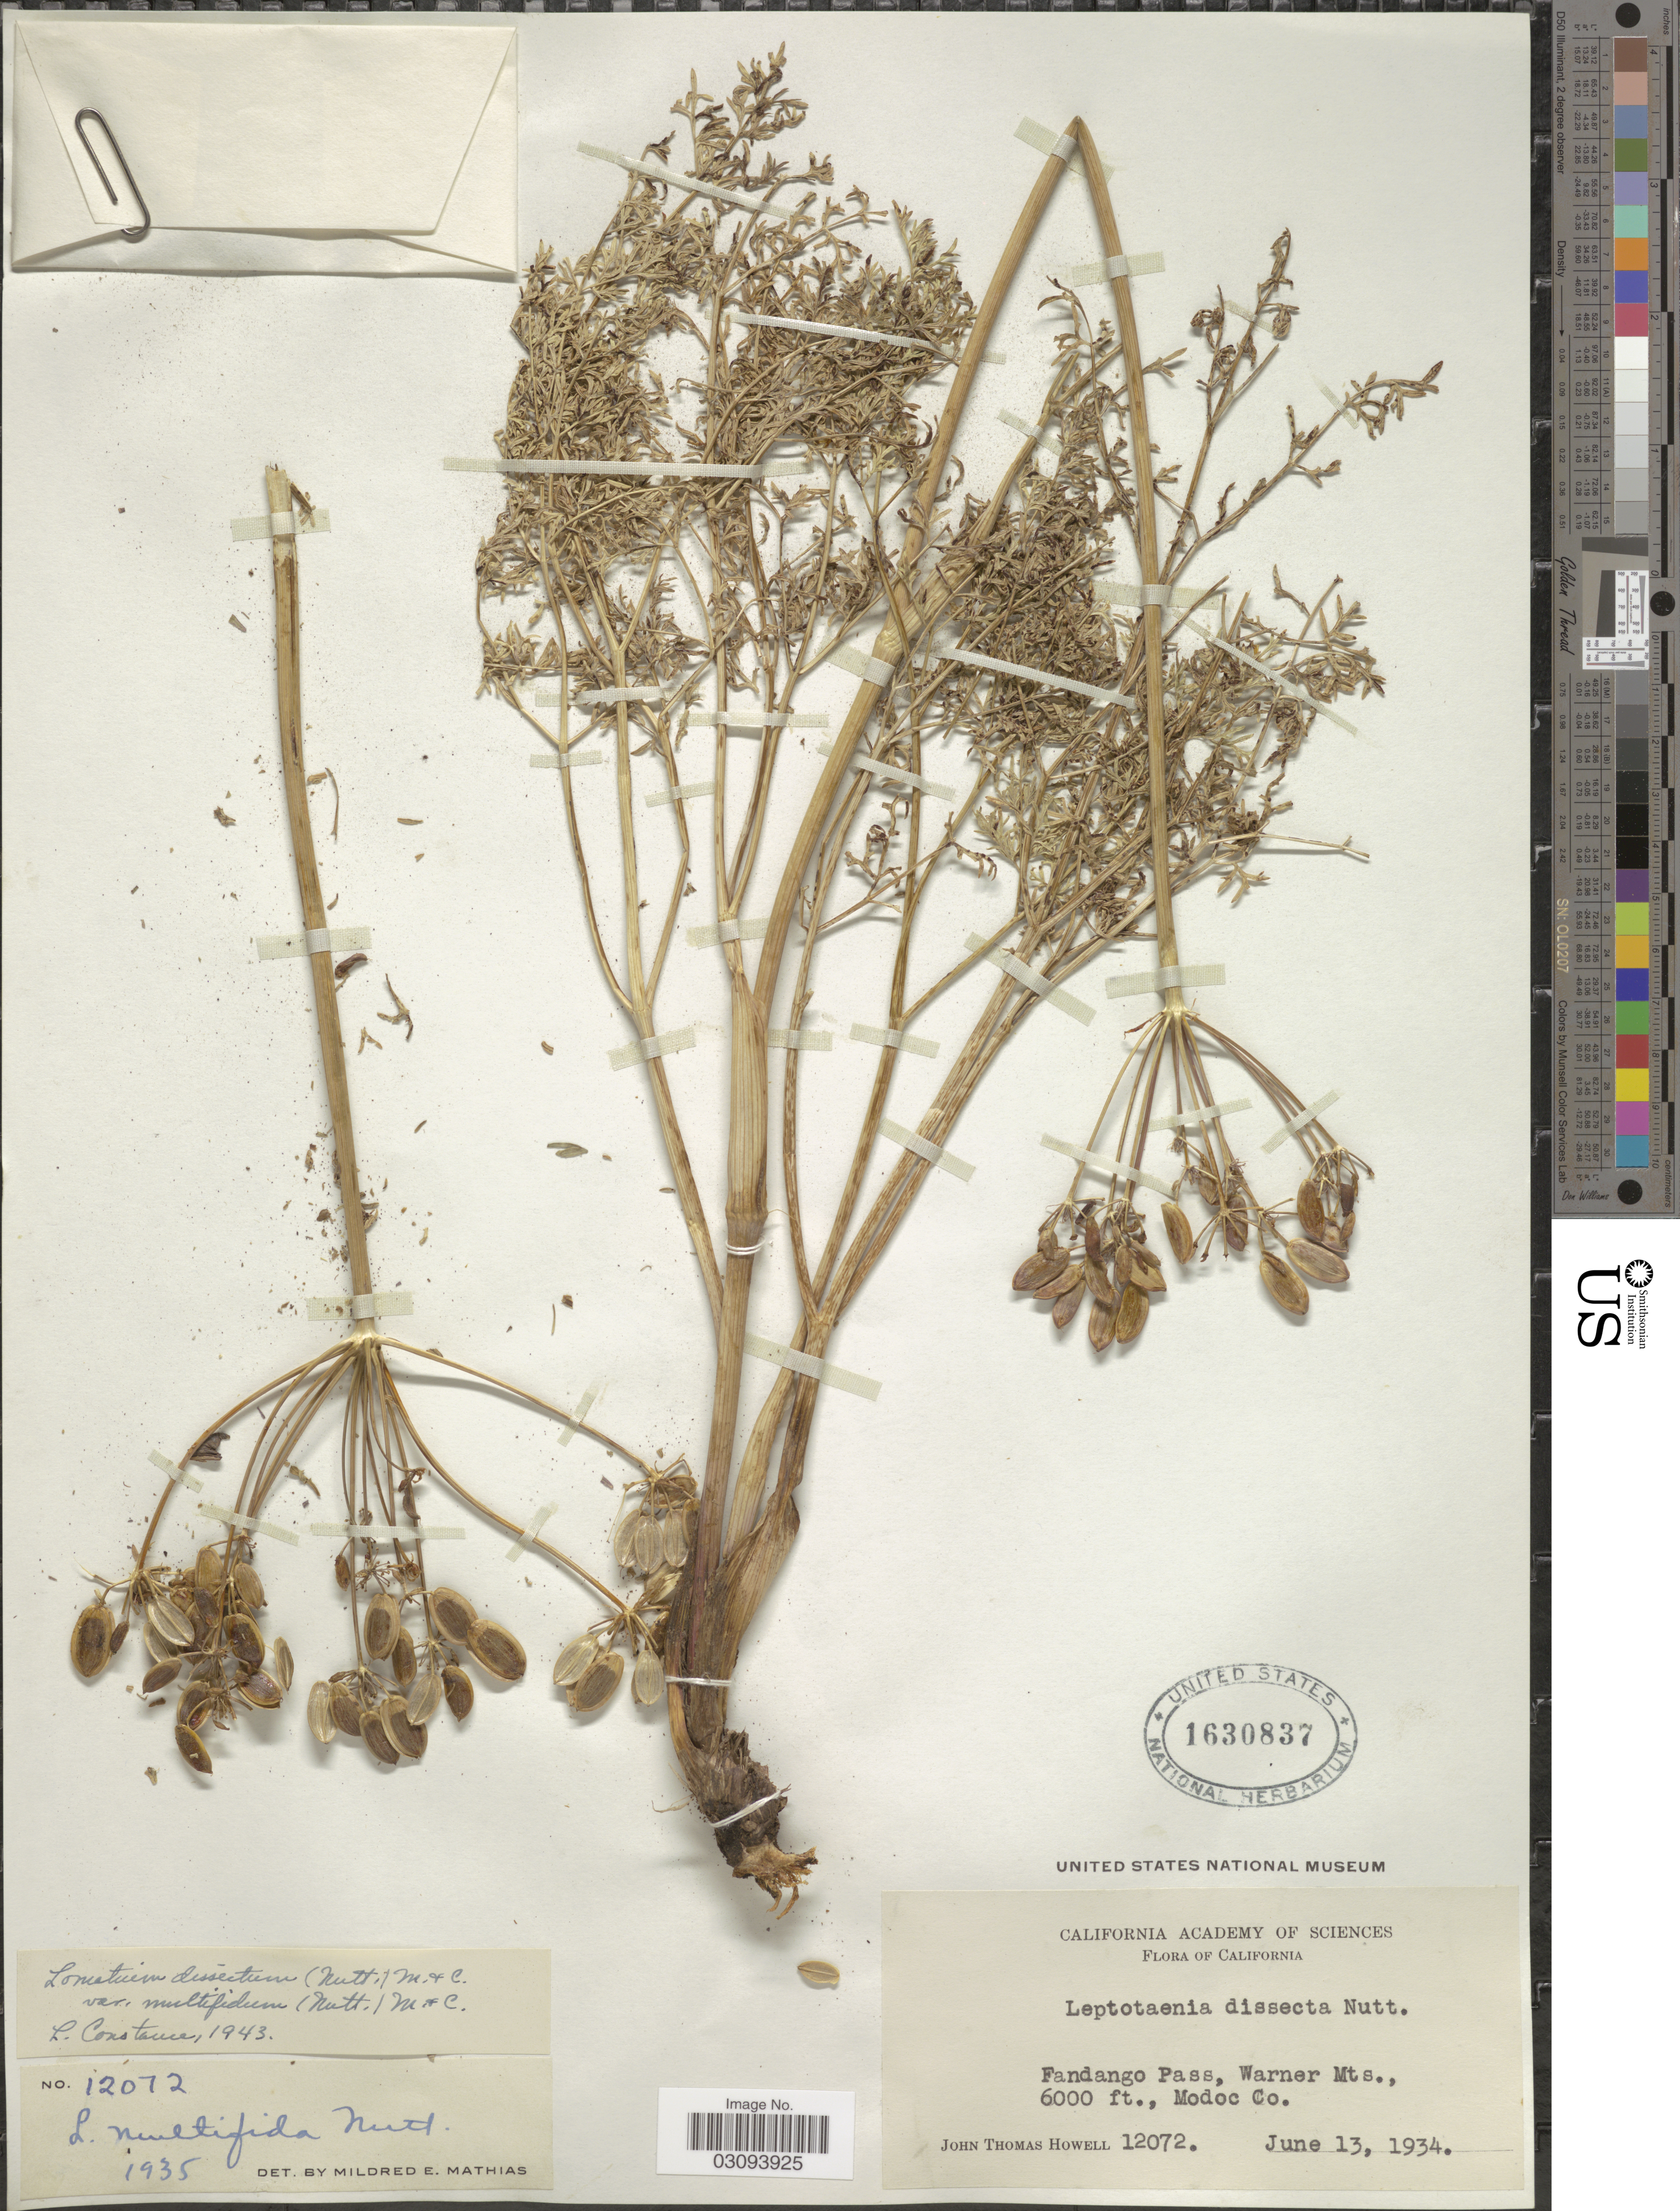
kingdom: Plantae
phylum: Tracheophyta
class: Magnoliopsida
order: Apiales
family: Apiaceae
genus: Lomatium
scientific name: Lomatium dissectum var. multifidum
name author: (Nutt.) Mathias & Constance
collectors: J. T. Howell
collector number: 12072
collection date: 1934-06-13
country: United States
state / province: California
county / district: Modoc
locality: Fandango Pass, Warner Mts., Modoc Co.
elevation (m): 1829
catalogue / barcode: US 1630837